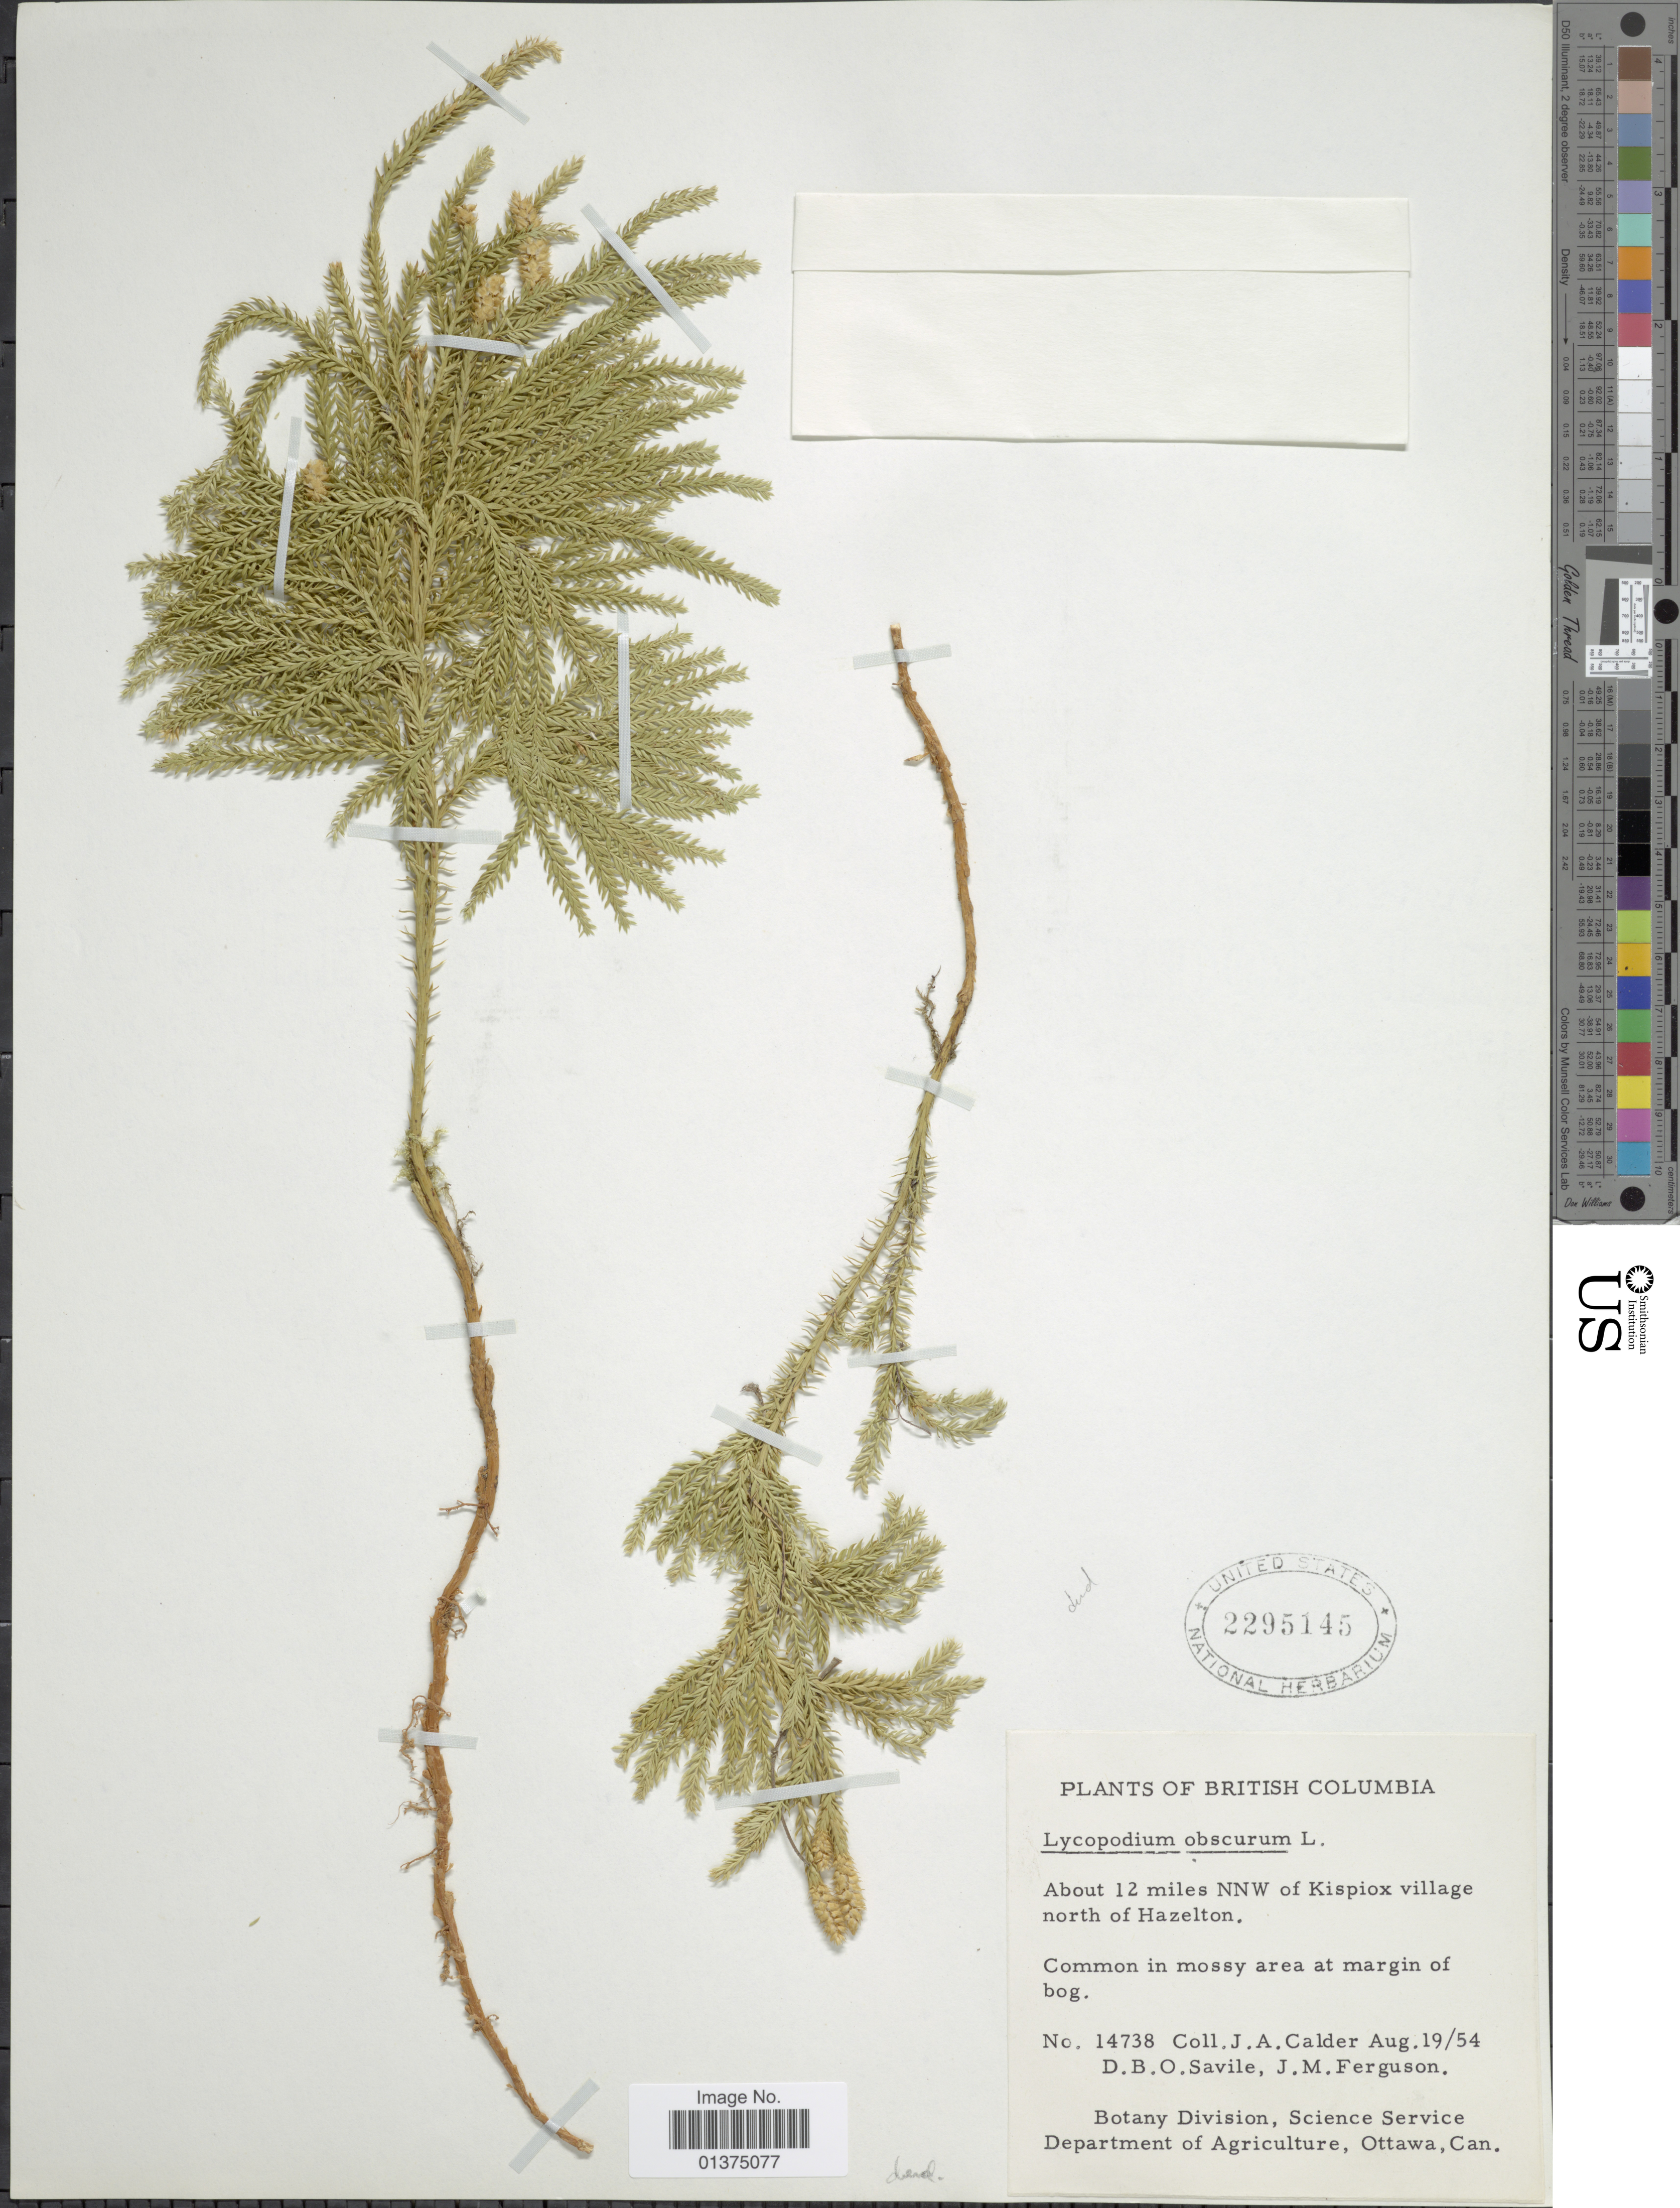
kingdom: Plantae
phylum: Tracheophyta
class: Lycopodiopsida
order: Lycopodiales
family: Lycopodiaceae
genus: Dendrolycopodium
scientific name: Dendrolycopodium dendroideum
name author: (Michx.) A. Haines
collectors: J. A. Calder, D. Savile & J. M. Ferguson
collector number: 14738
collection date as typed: Transcribed d/m/y: 19/8/54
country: Canada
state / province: British Columbia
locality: About 12 miles NNW of Kispiox village north of Hazelton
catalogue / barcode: US 2295145